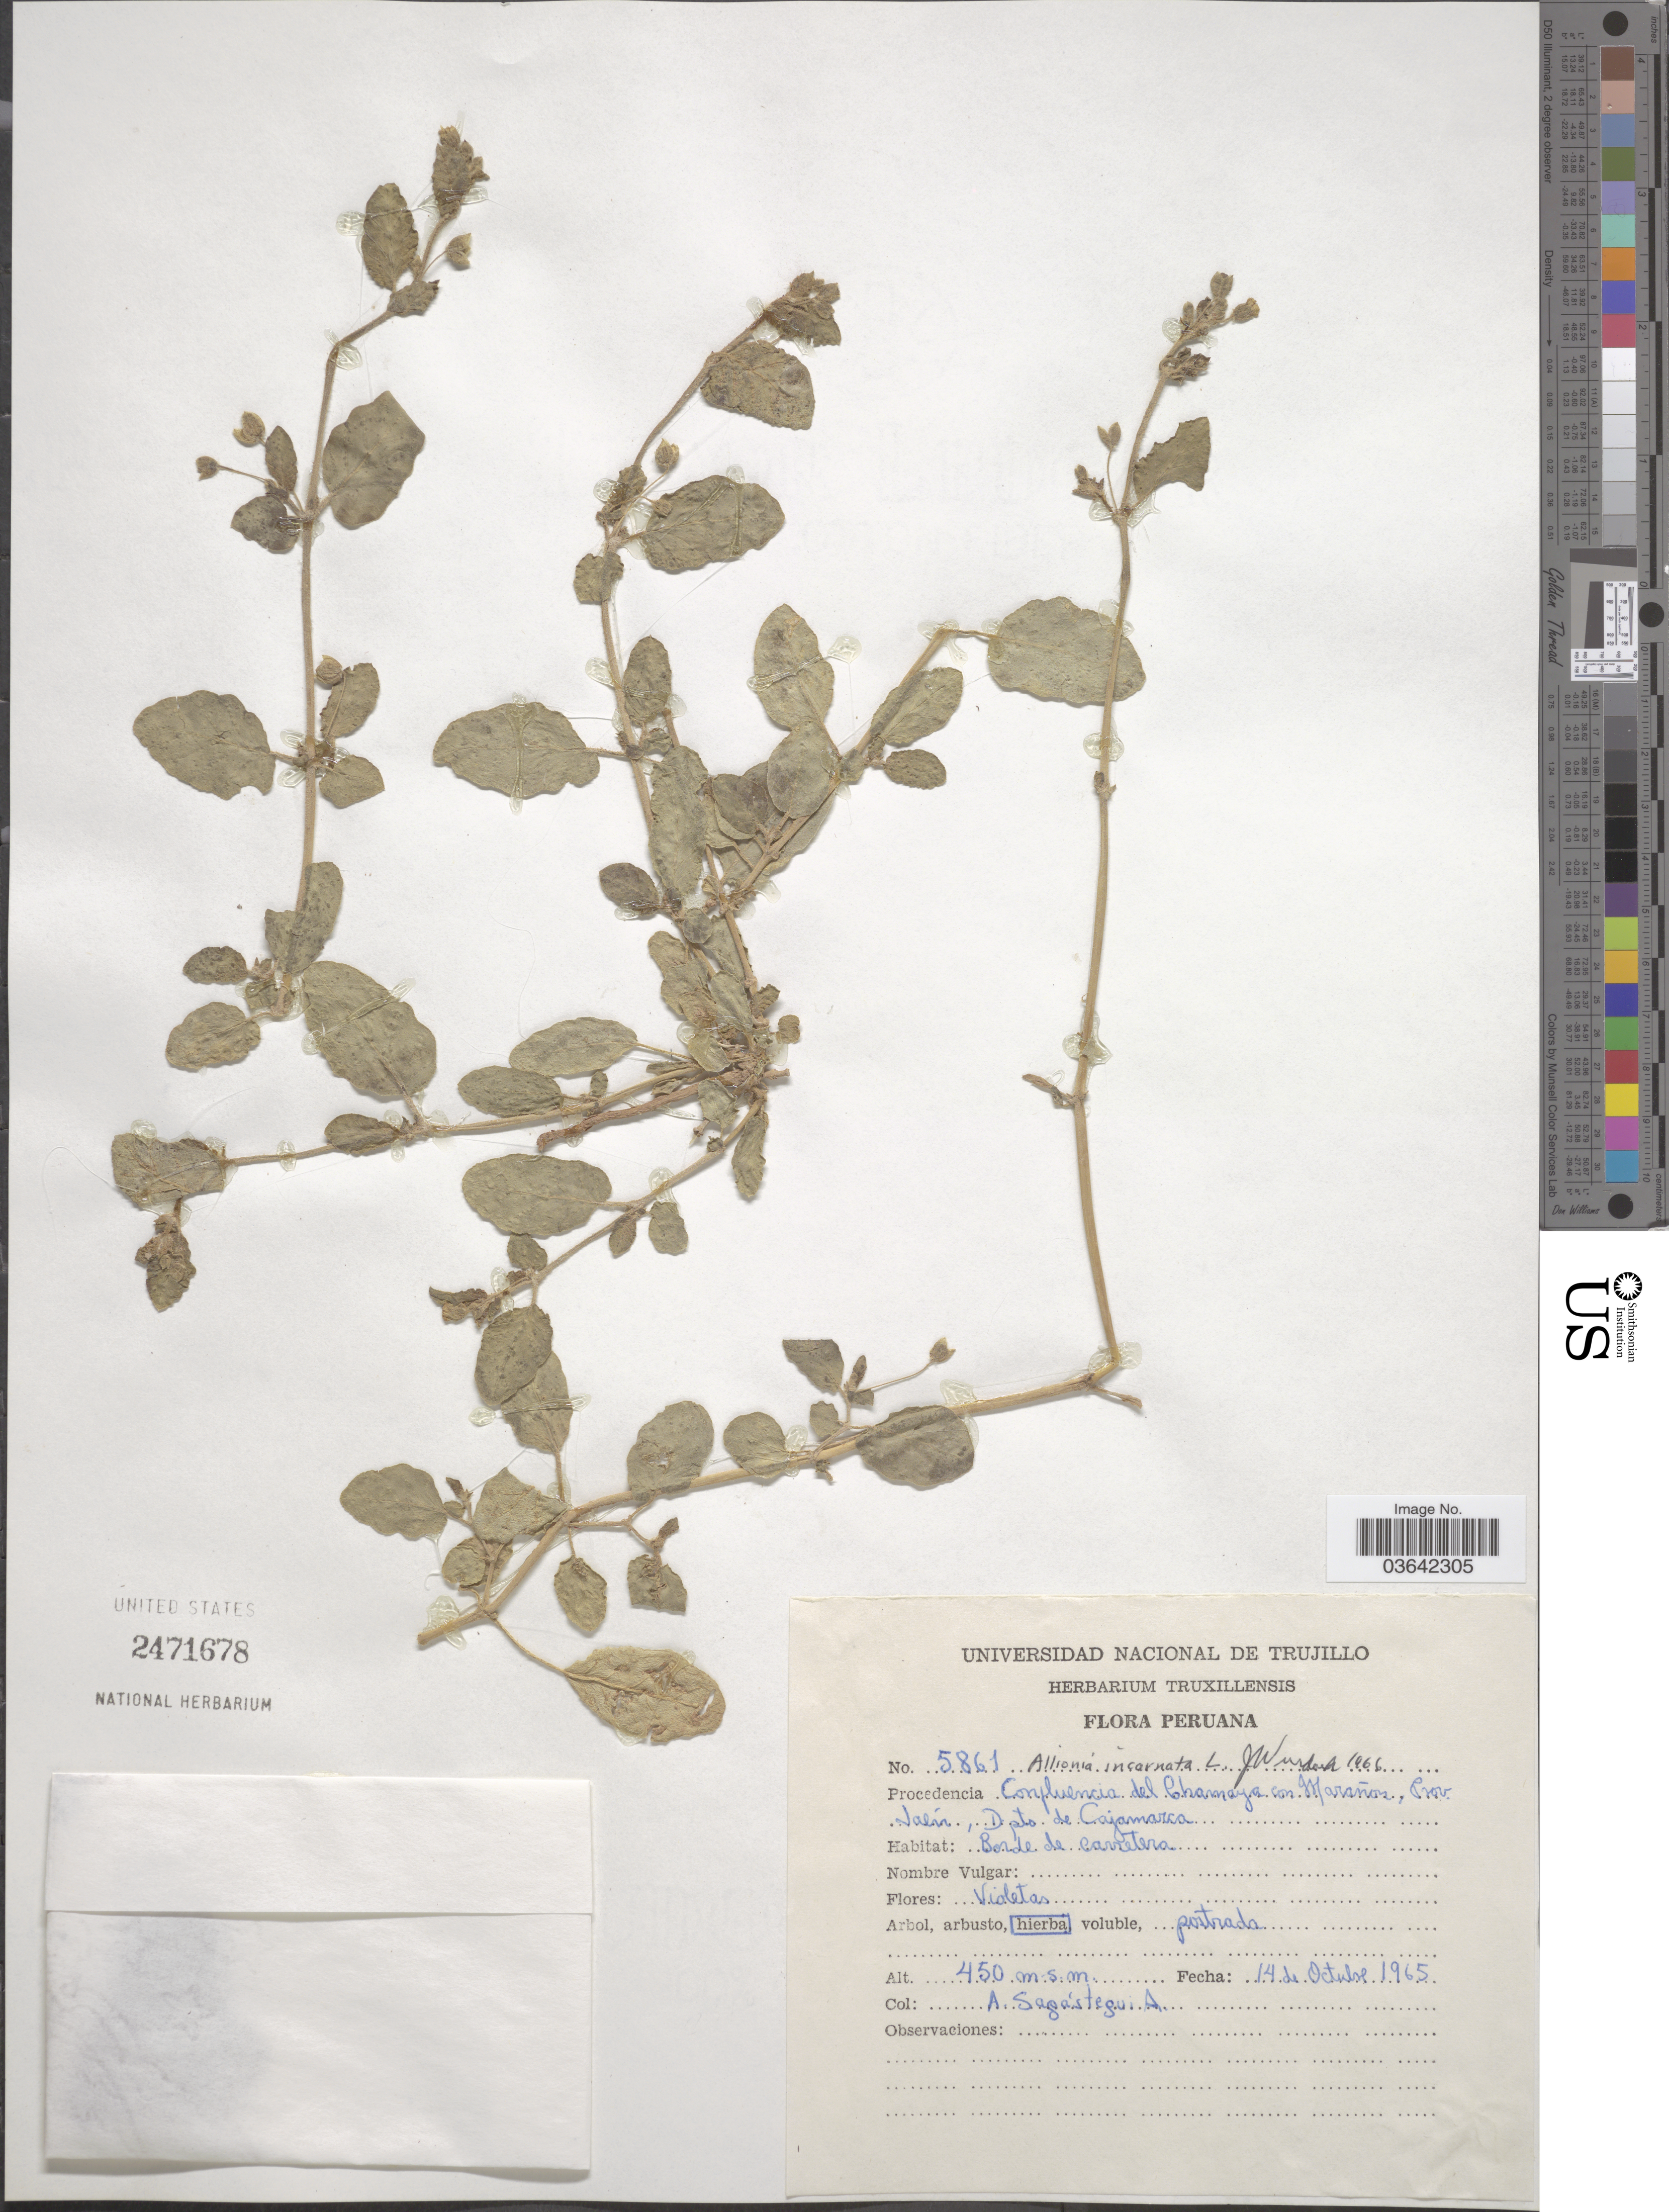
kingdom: Plantae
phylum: Tracheophyta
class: Magnoliopsida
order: Caryophyllales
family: Nyctaginaceae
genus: Allionia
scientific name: Allionia incarnata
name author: L.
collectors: A. Sagástegui A.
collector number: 5861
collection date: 1965-10-14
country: Peru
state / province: Cajamarca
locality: Confluencia del Chamaya con Maraños, Prov. Jaén, Dpto. de Cajamarca.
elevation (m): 450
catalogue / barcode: US 2471678